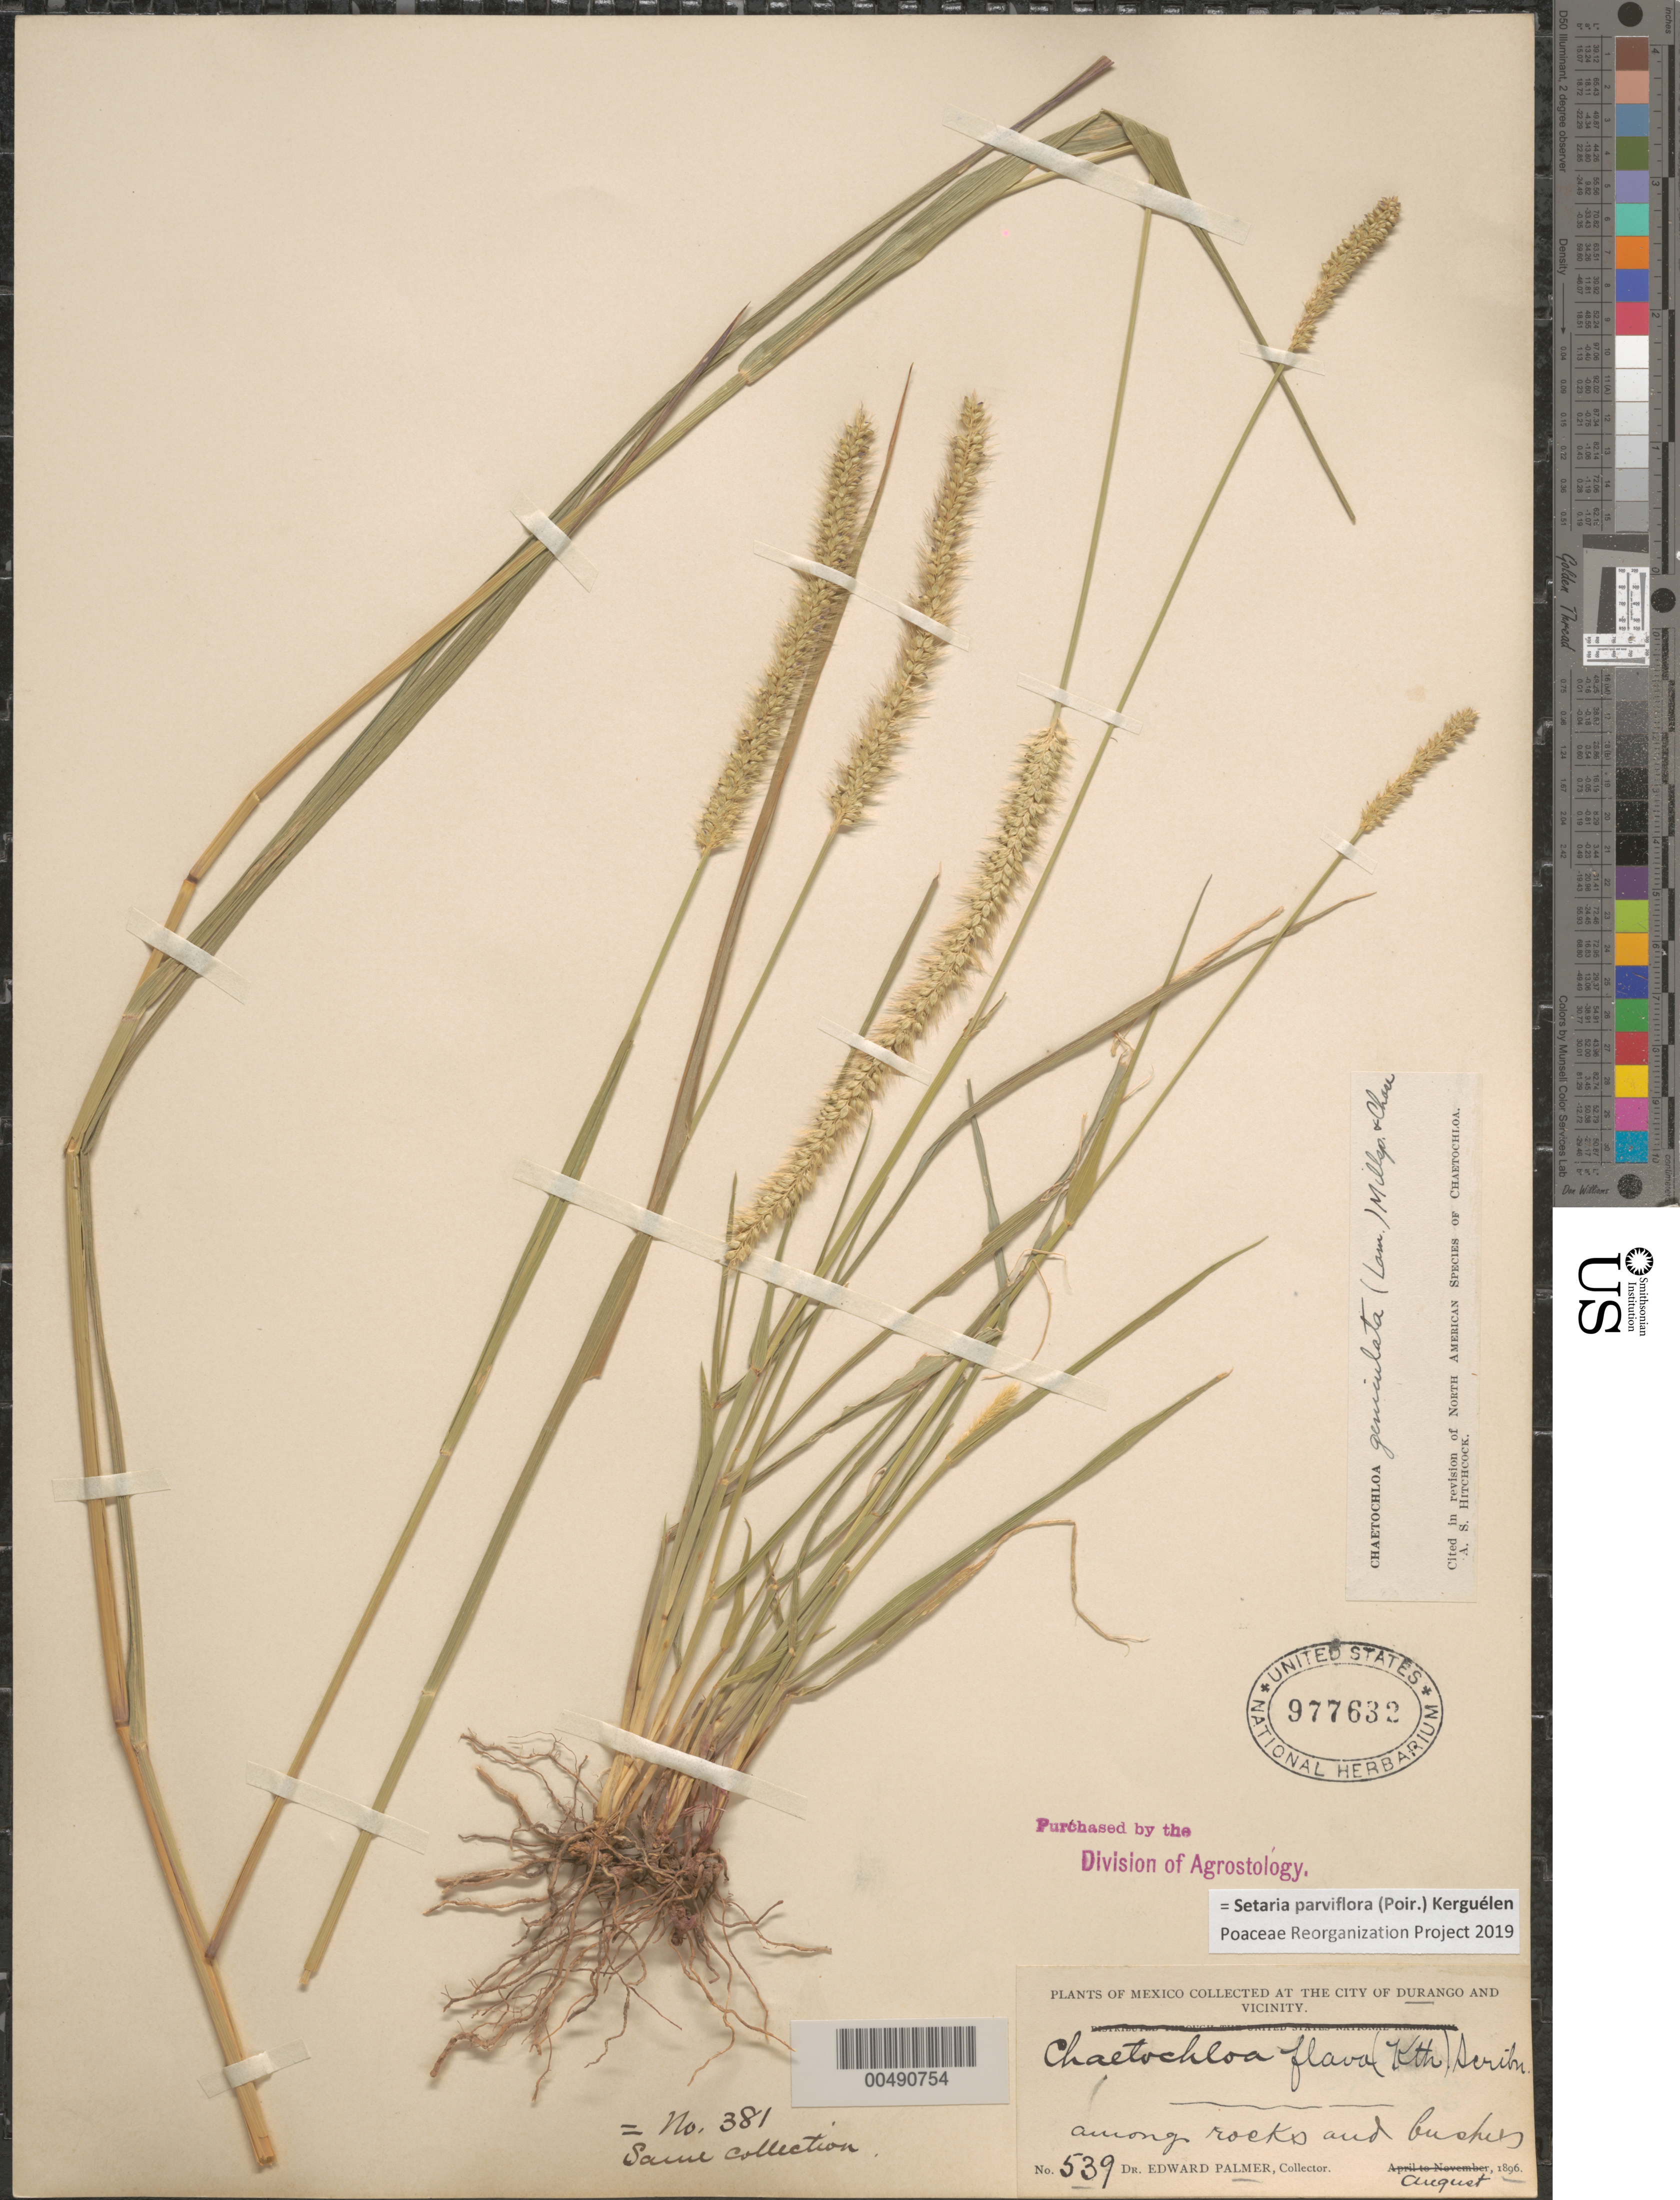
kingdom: Plantae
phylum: Tracheophyta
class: Liliopsida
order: Poales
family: Poaceae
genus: Setaria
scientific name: Setaria parviflora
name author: (Poir.) Kerguélen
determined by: Poaceae Reorganization Project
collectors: E. Palmer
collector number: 539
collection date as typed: Aug 1896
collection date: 1896-08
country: Mexico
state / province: Durango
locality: City of Durango & vicinity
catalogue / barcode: US 977632